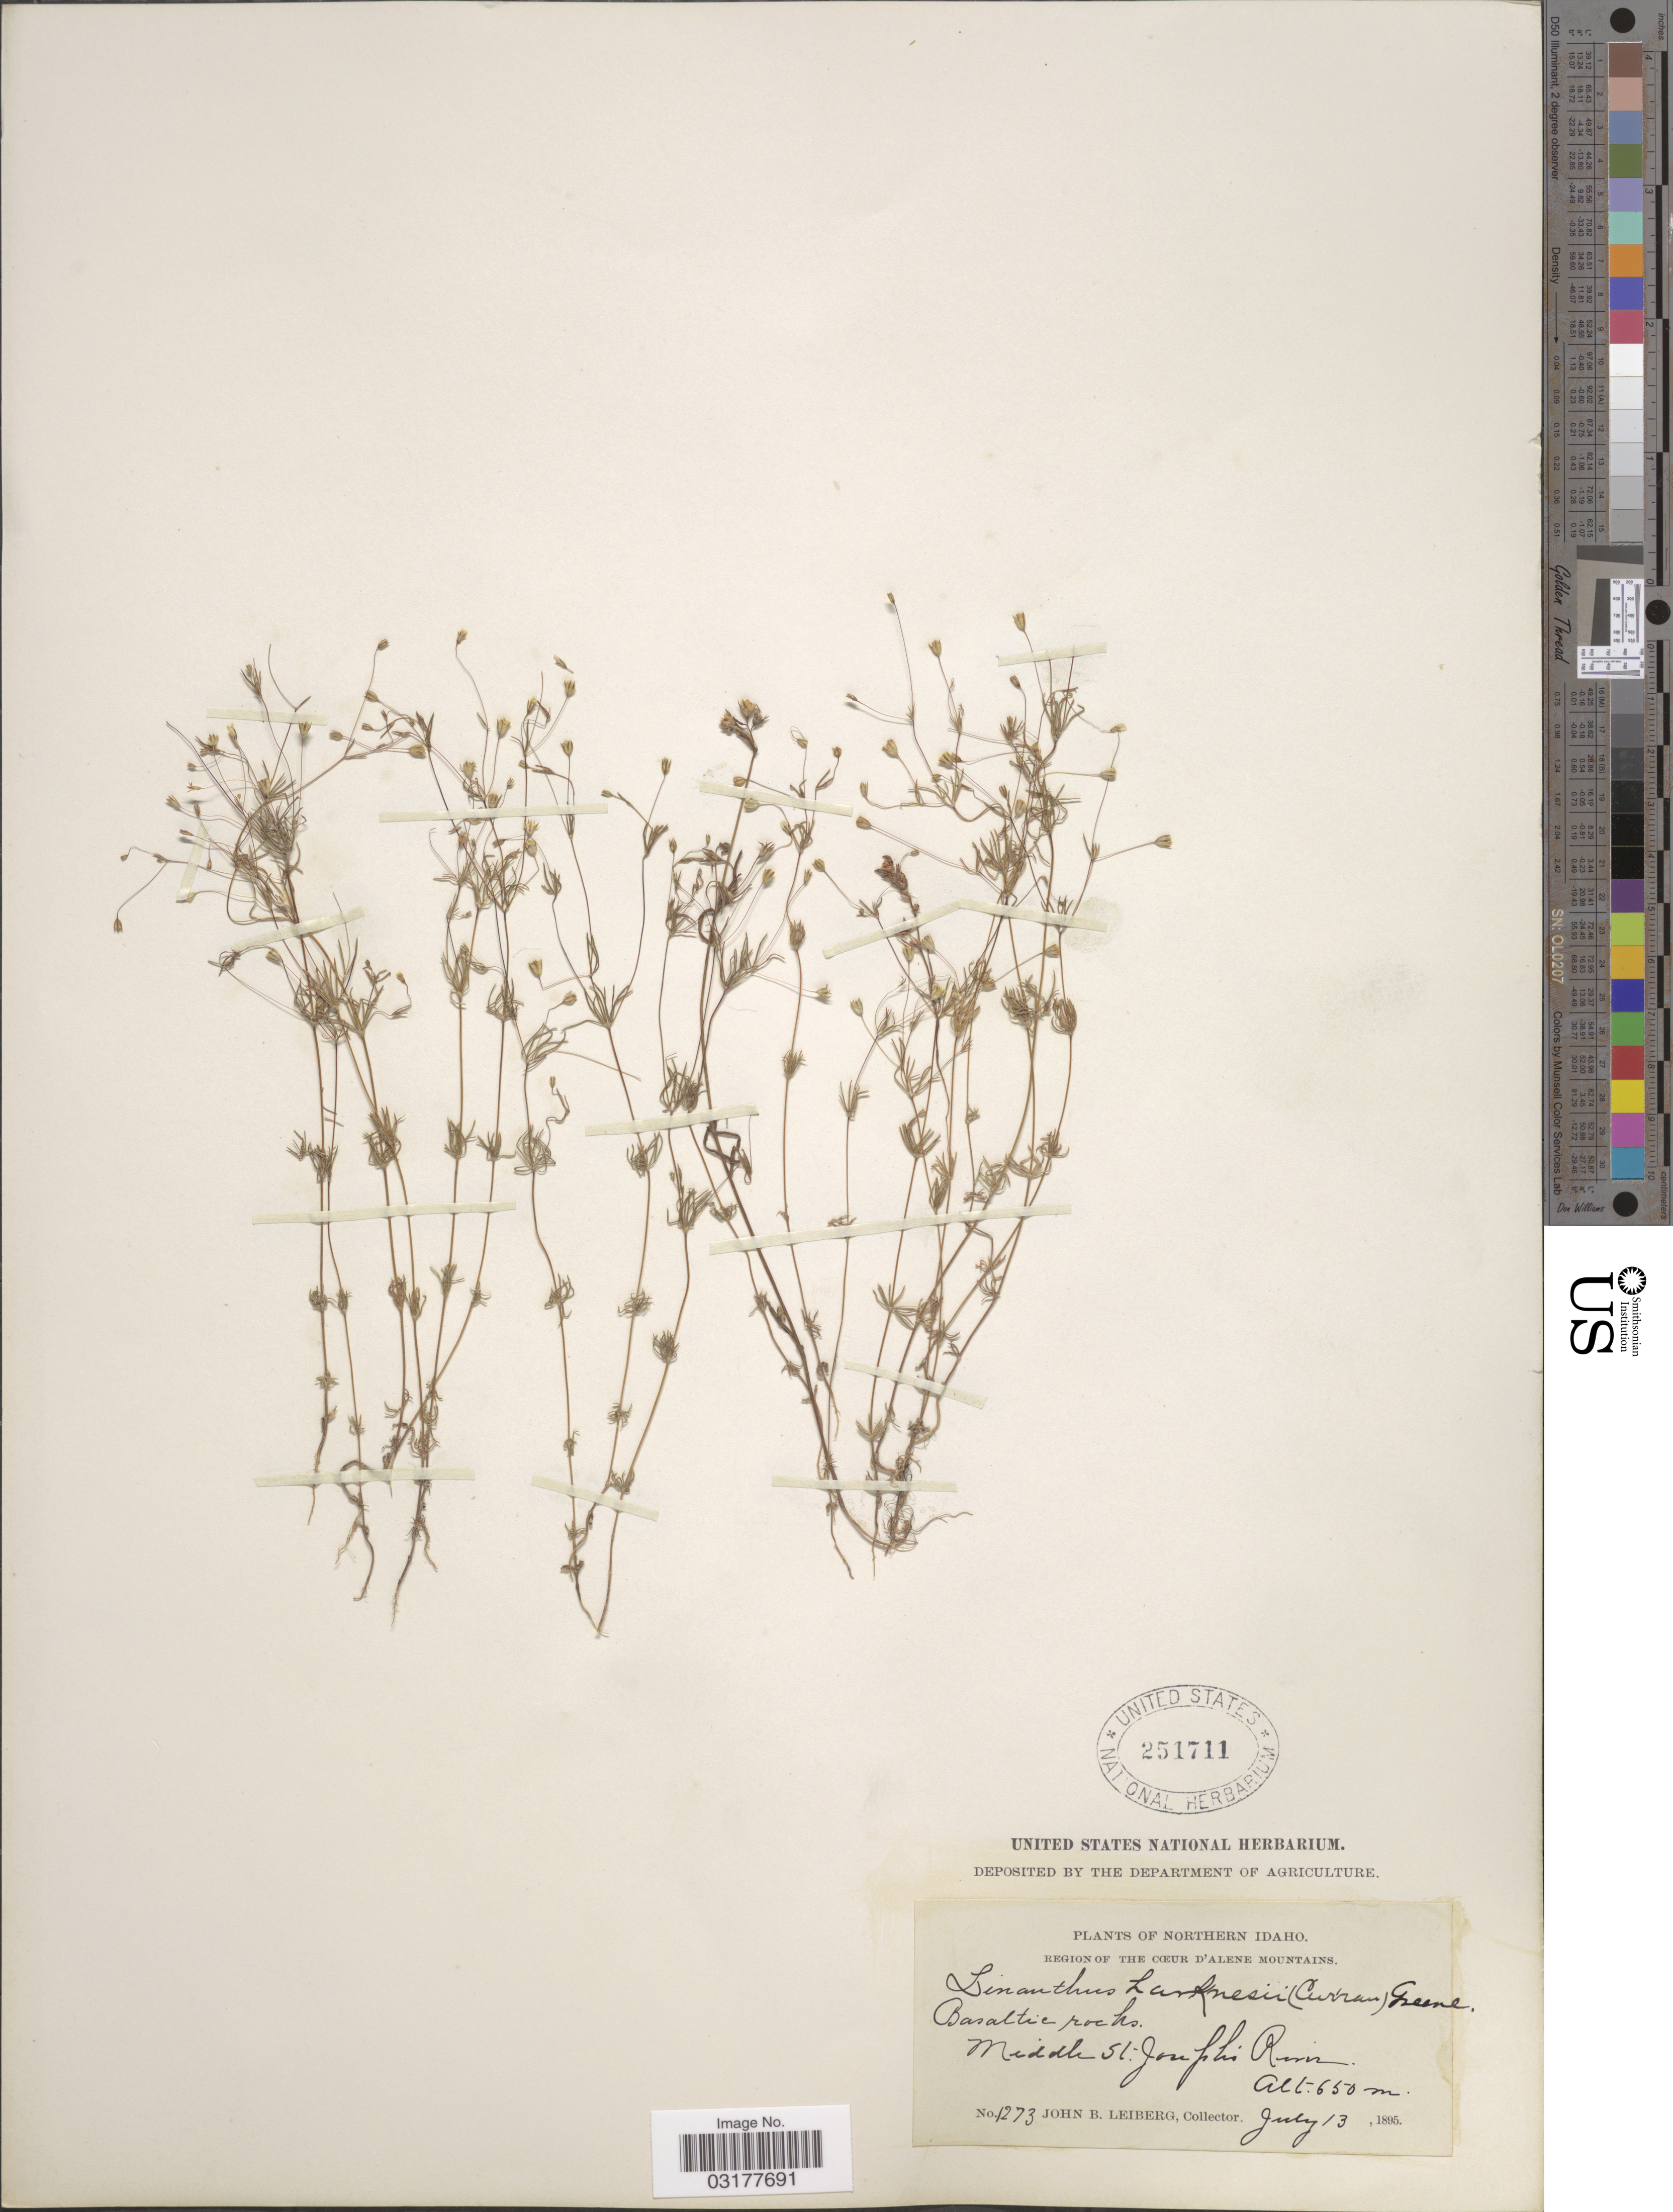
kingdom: Plantae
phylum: Tracheophyta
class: Magnoliopsida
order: Ericales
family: Polemoniaceae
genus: Leptosiphon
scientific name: Leptosiphon septentrionalis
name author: (H. Mason) J.M. Porter & L.A. Johnson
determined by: Strong, Mark T., (BOT), Smithsonian Institution - National Museum of Natural History (UNITED STATES)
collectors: J. B. Leiberg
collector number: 1273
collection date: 1895-07-13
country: United States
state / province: Idaho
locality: Northern Idaho. Region of the Cœur d'Alene Mountains. Middle St. Joseph's River.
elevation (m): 650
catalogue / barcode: US 251711